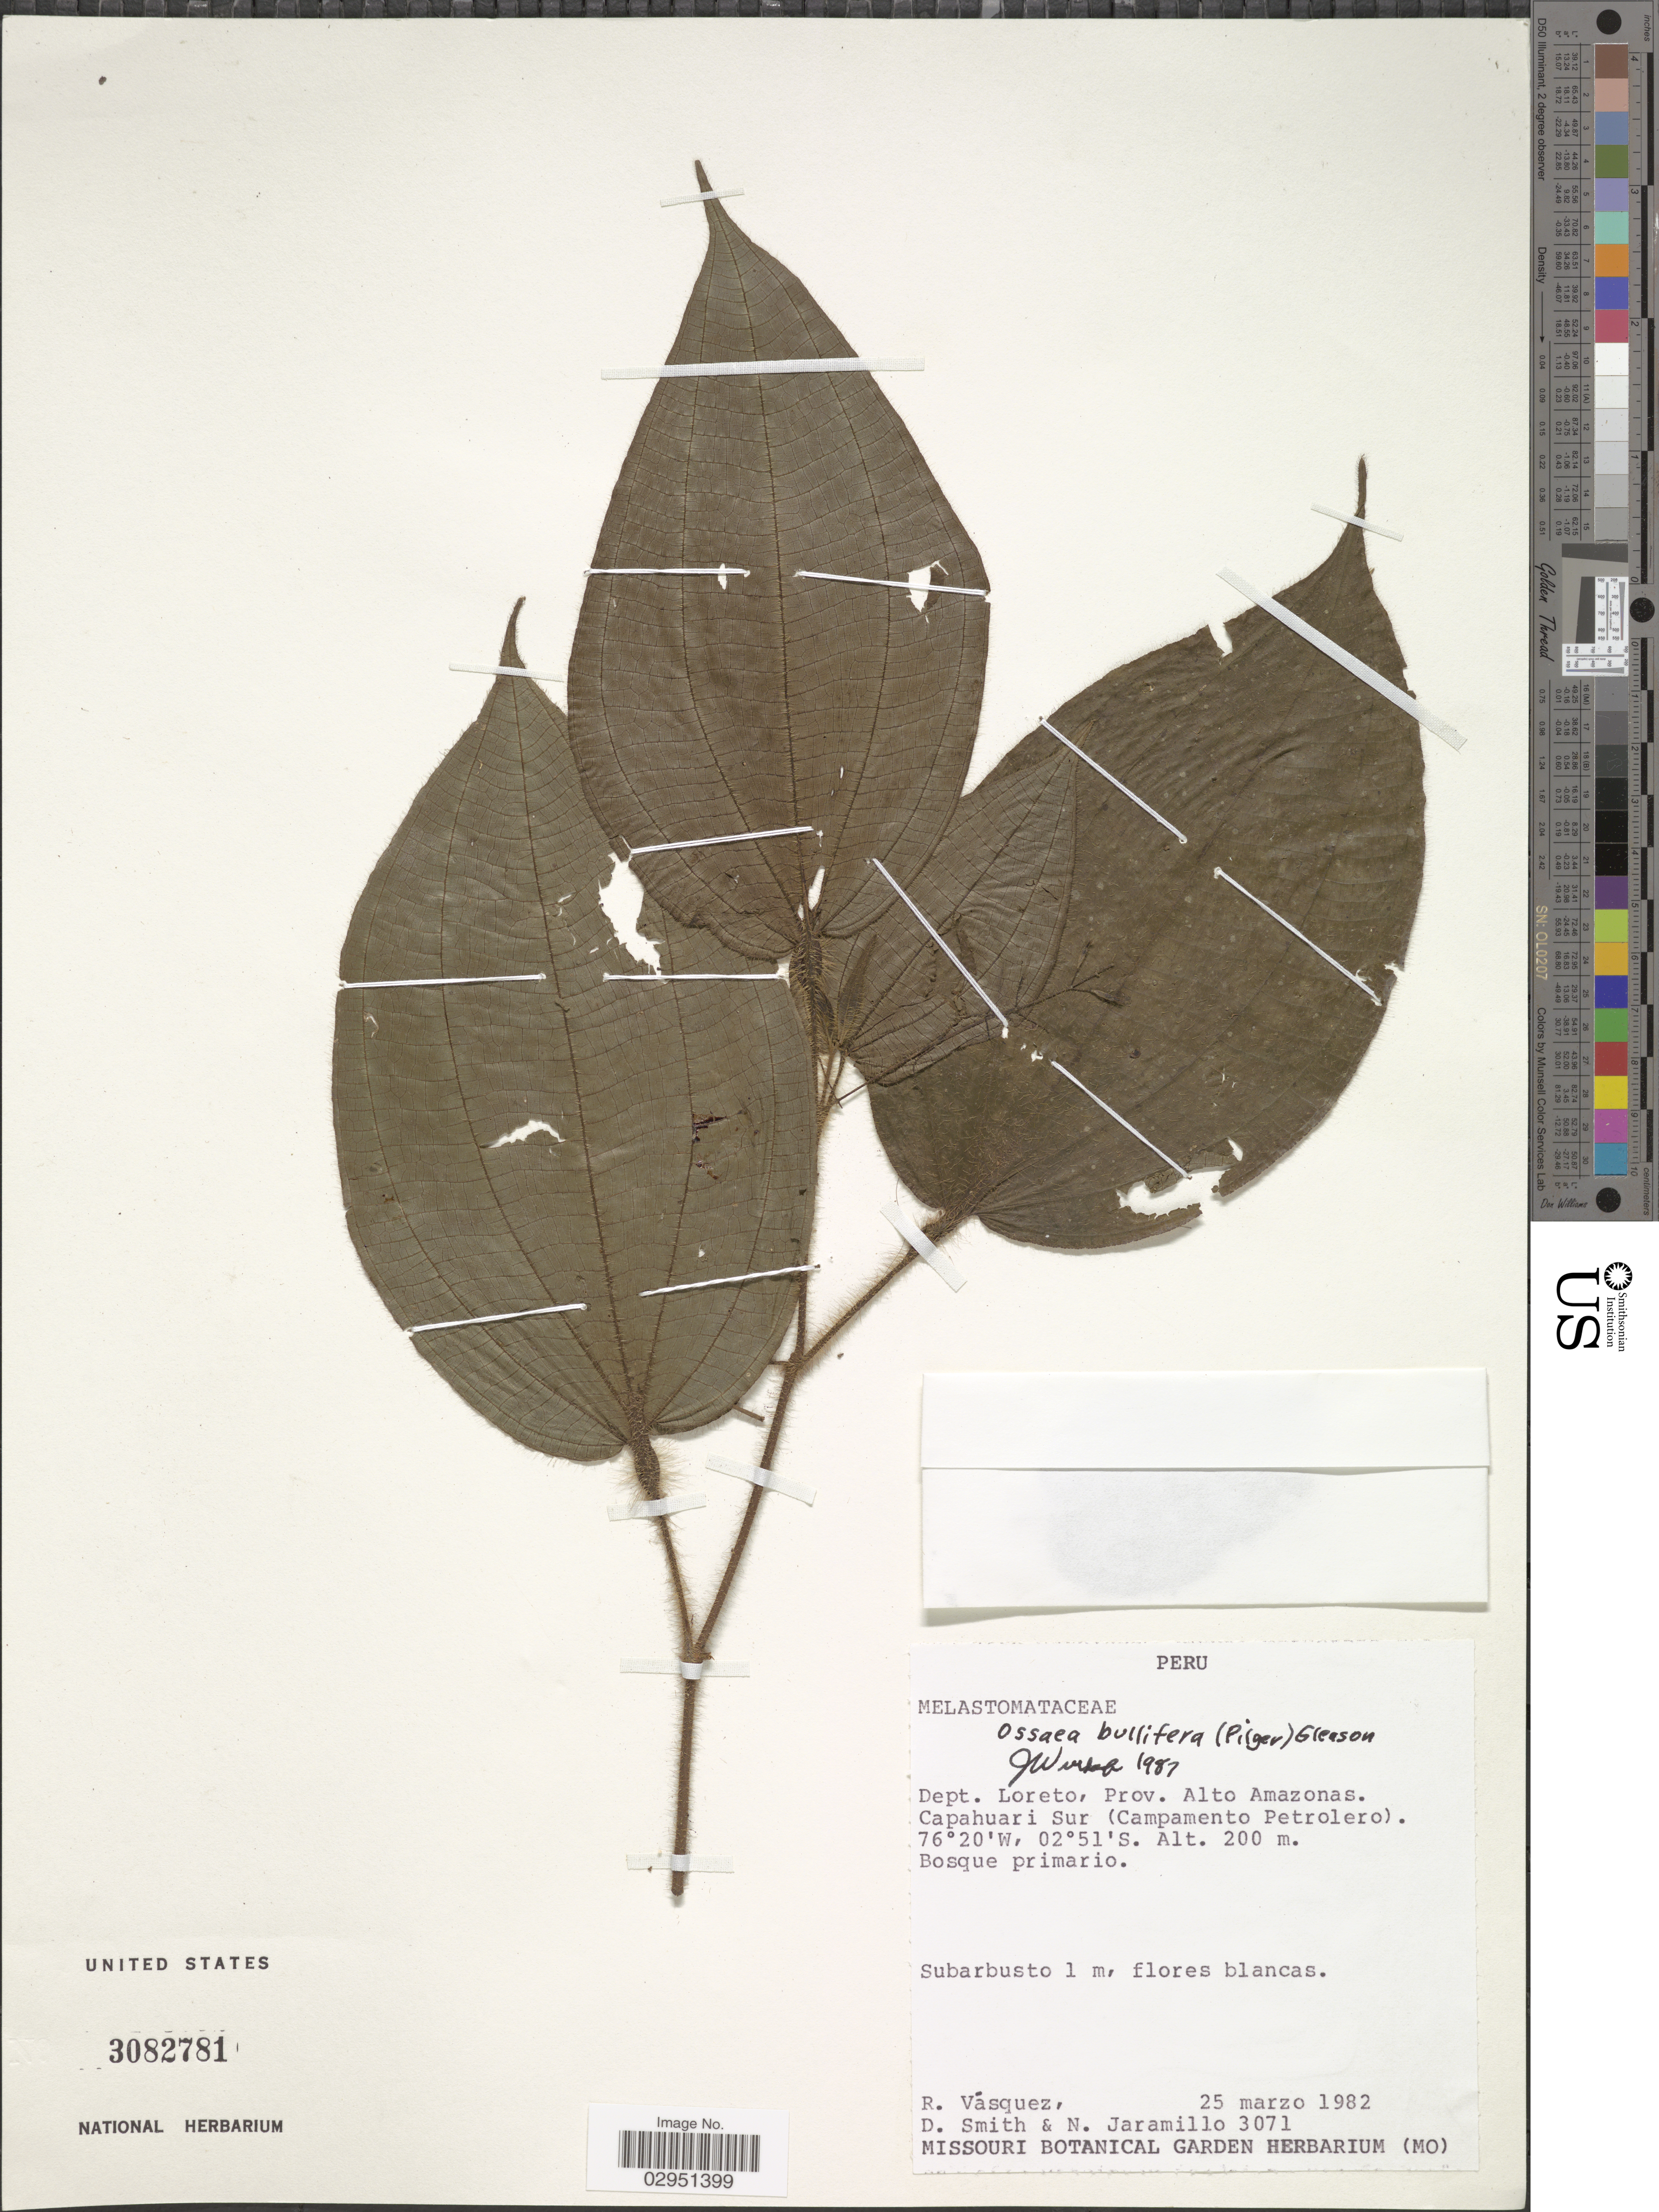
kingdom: Plantae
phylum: Tracheophyta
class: Magnoliopsida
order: Myrtales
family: Melastomataceae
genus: Ossaea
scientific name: Ossaea bullifera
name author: (Pilg.) Gleason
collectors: R. Vásquez, D. Smith & N. Jaramillo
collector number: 3071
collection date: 1982-03-25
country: Peru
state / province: Loreto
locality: Dept. Loreto, Prov. Alto Amazonas, Capahuari Sur (Campamento Petrolero).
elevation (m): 200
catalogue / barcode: US 3082781